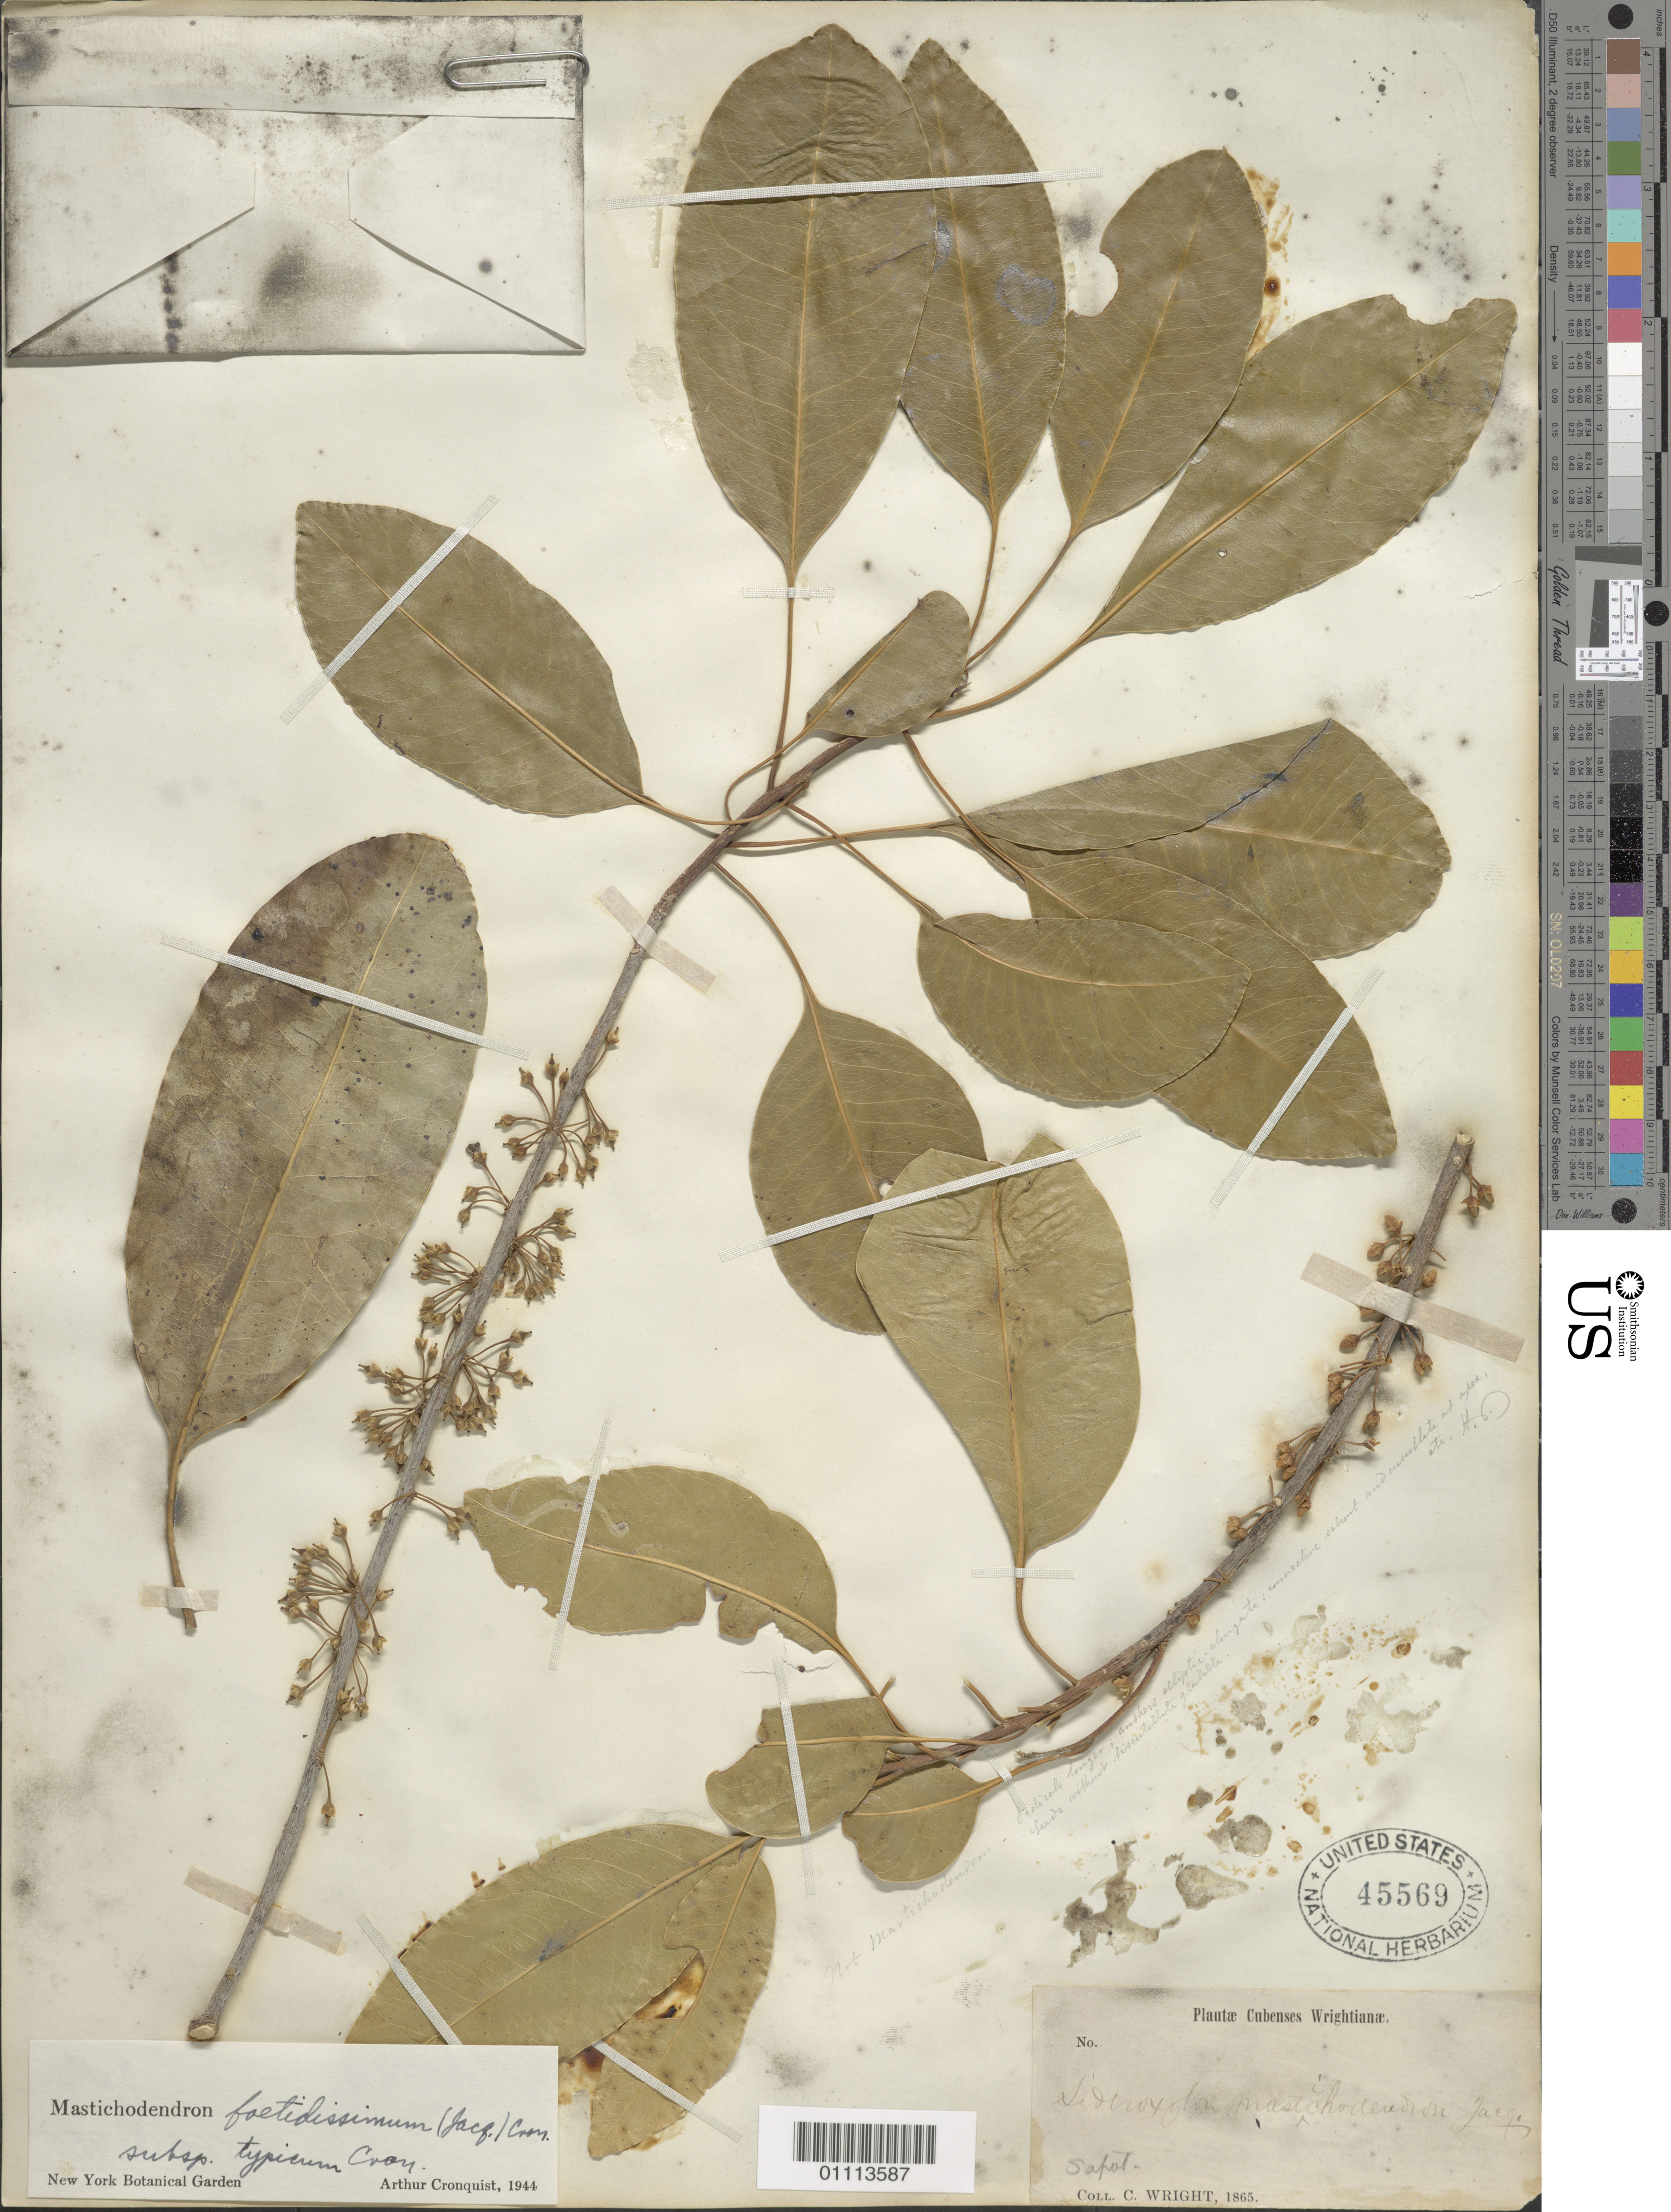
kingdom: Plantae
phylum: Tracheophyta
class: Magnoliopsida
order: Ericales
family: Sapotaceae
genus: Sideroxylon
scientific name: Sideroxylon foetidissimum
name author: Jacq.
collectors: C. Wright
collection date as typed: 1865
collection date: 1865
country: Cuba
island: Cuba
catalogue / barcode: US 45569